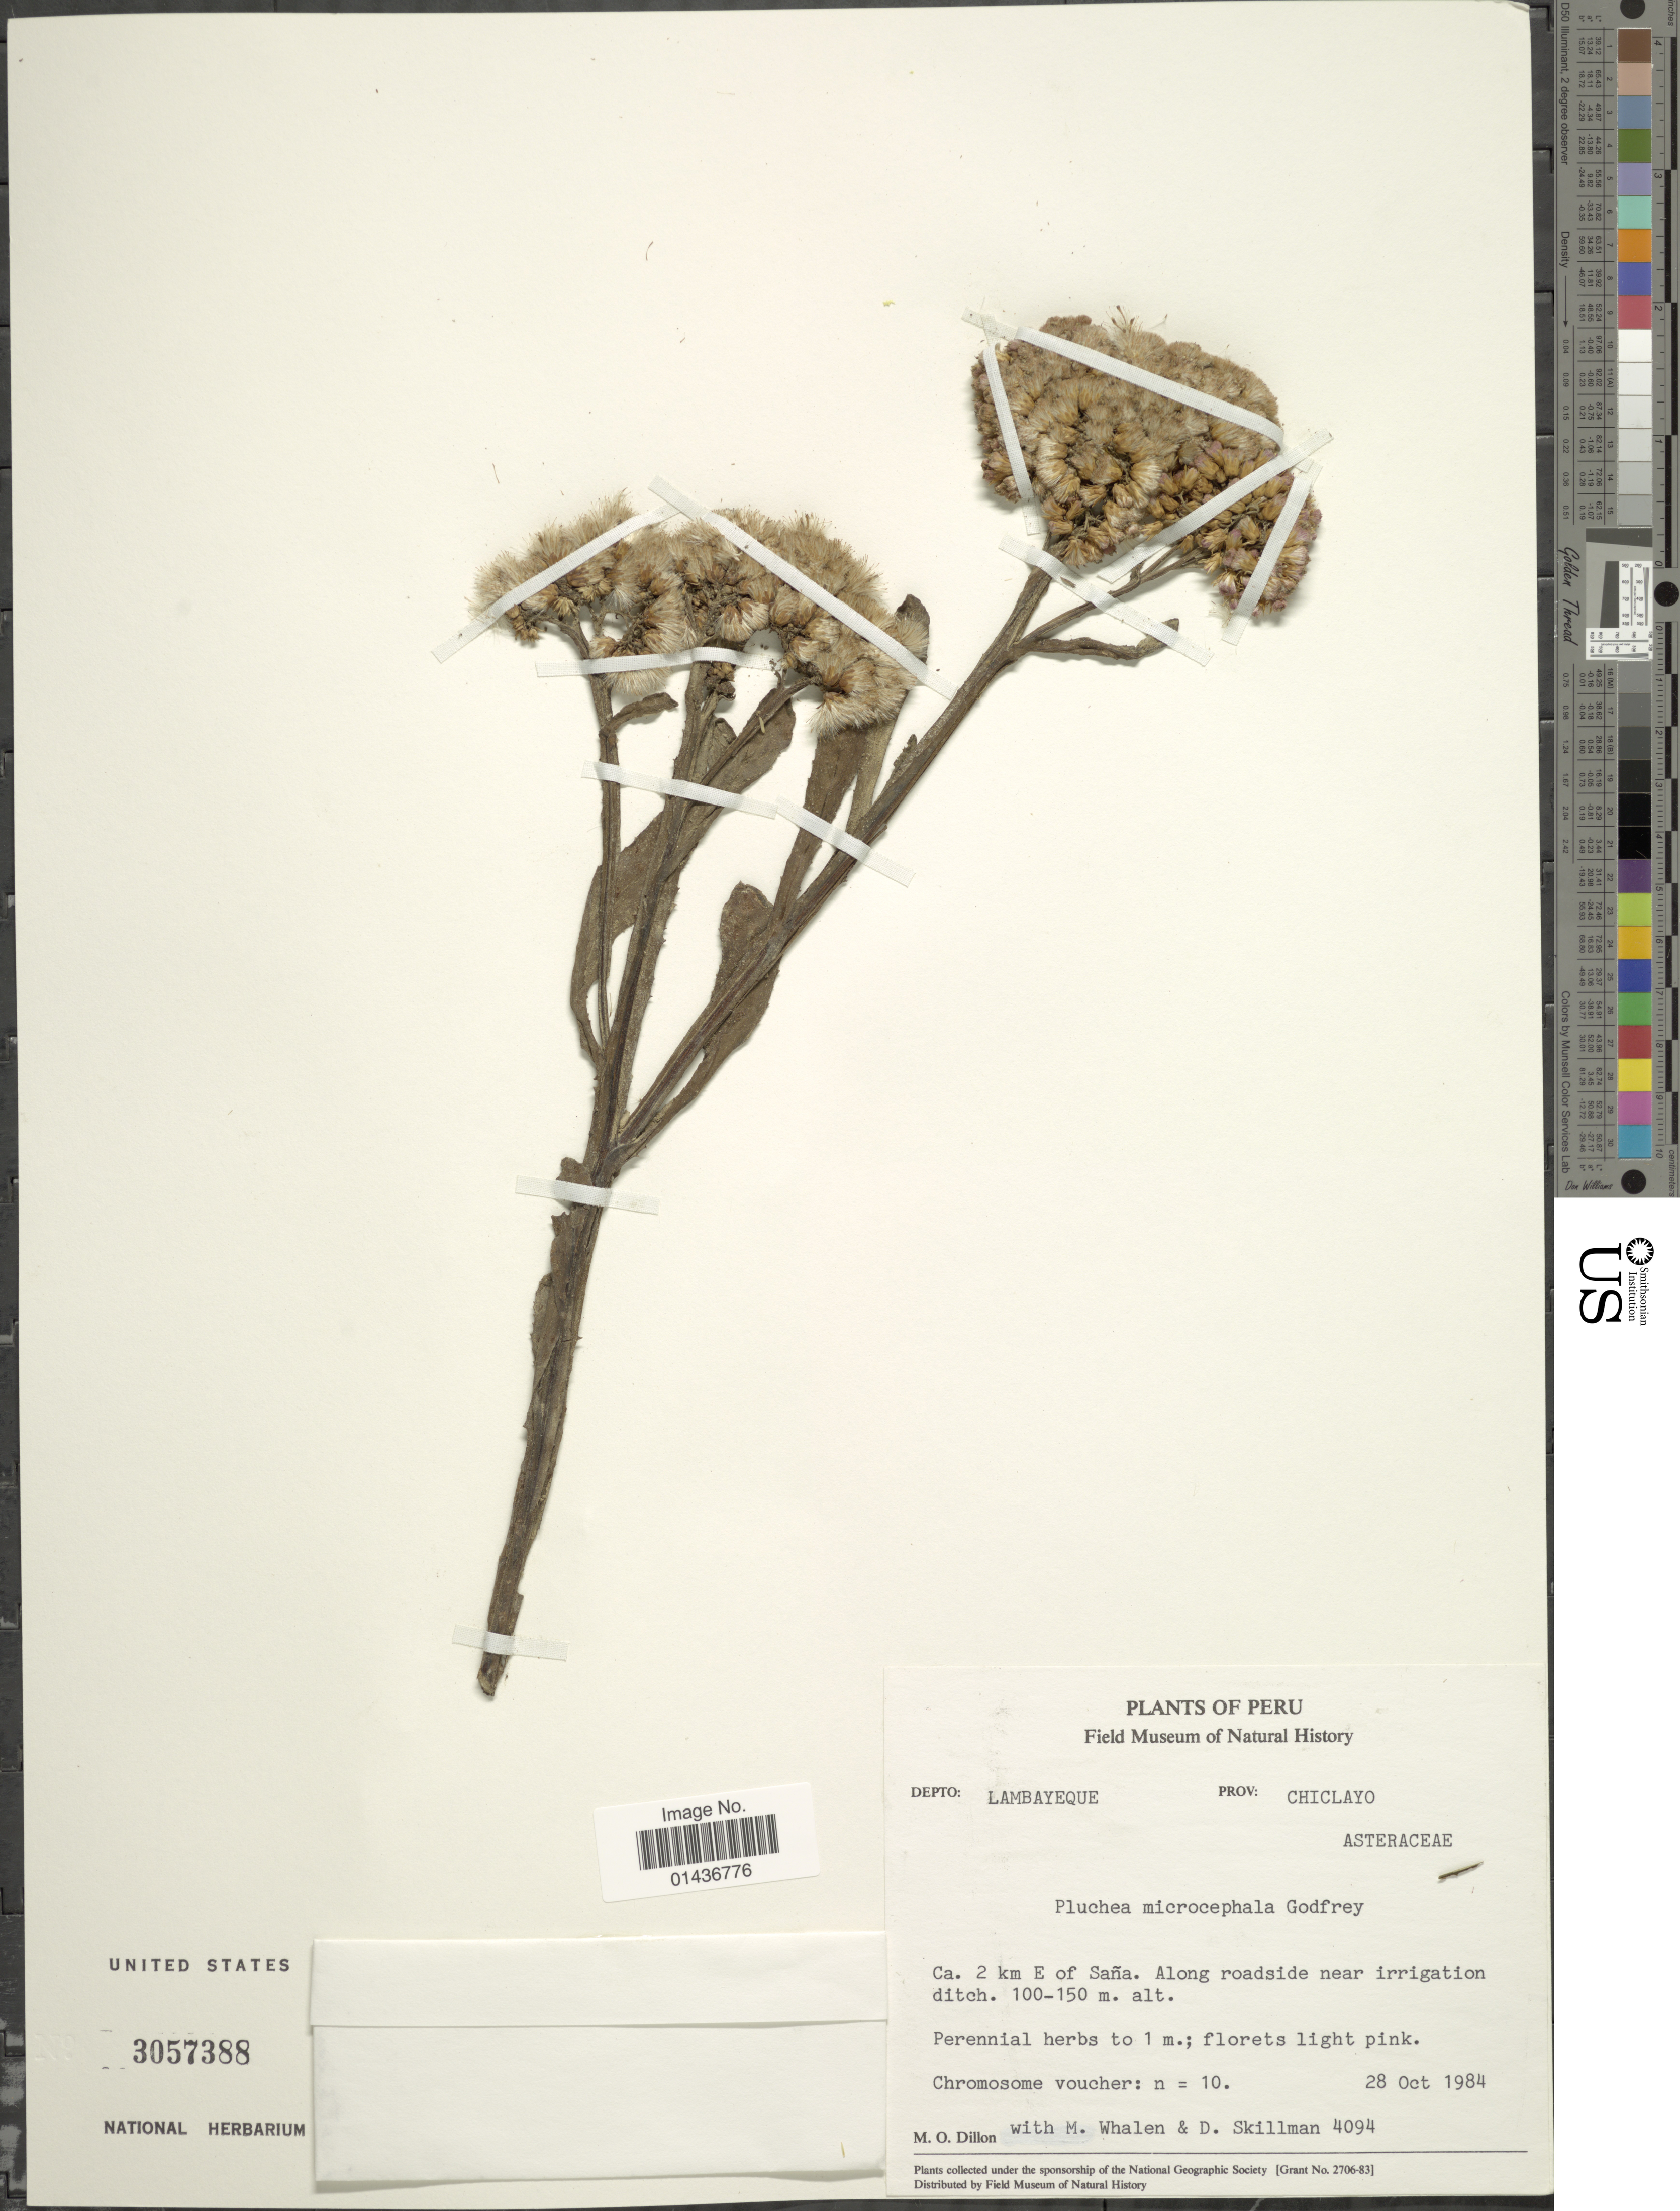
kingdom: Plantae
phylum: Tracheophyta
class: Magnoliopsida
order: Asterales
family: Asteraceae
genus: Pluchea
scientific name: Pluchea sagittalis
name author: (Lam.) Cabrera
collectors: M. O. Dillon, M. Whalen & D. Skillman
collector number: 4094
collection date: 1984-10-20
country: Peru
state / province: Lambayeque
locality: Depto. Lambayeque, Prov. Chiclayo, 2 km E of Sana, Along roadside near irrigation ditcj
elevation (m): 100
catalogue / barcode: US 3057388